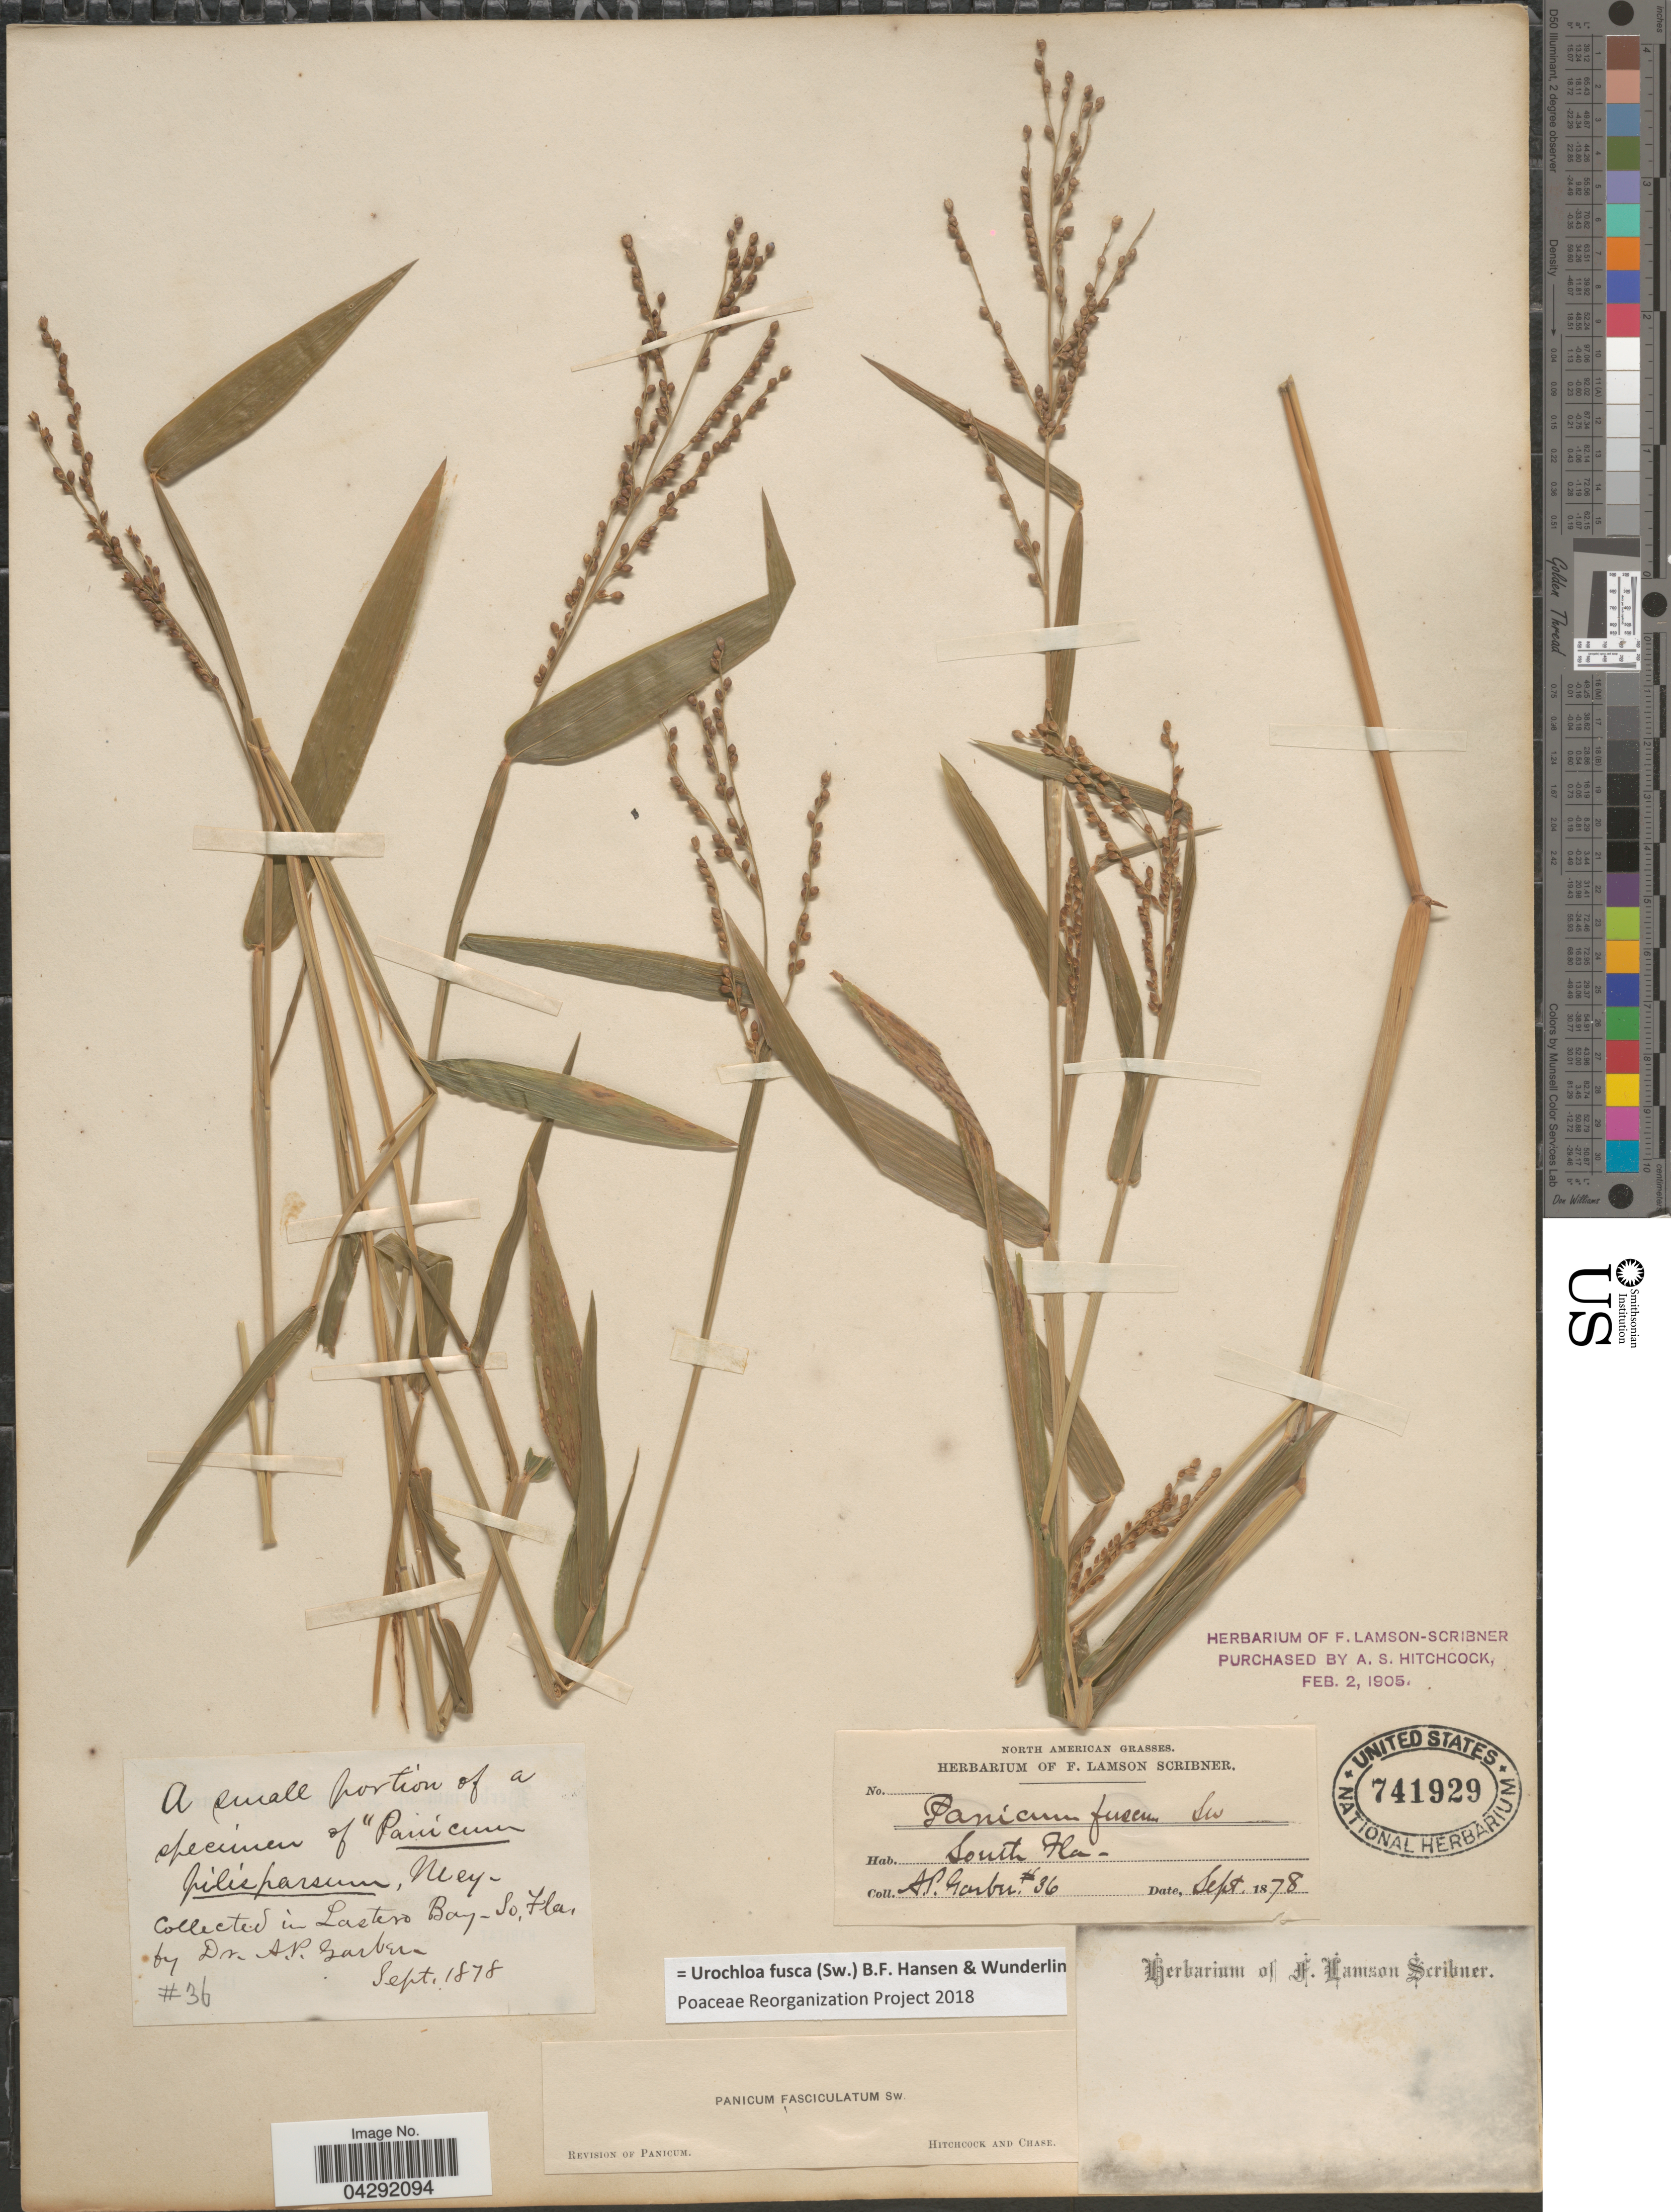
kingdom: Plantae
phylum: Tracheophyta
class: Liliopsida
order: Poales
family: Poaceae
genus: Urochloa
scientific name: Urochloa fusca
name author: (Sw.) B.F. Hansen & Wunderlin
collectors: A. P. Garber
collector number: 36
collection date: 1878-09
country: United States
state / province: Florida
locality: South Florida. Lastero Bay.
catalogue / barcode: US 741929